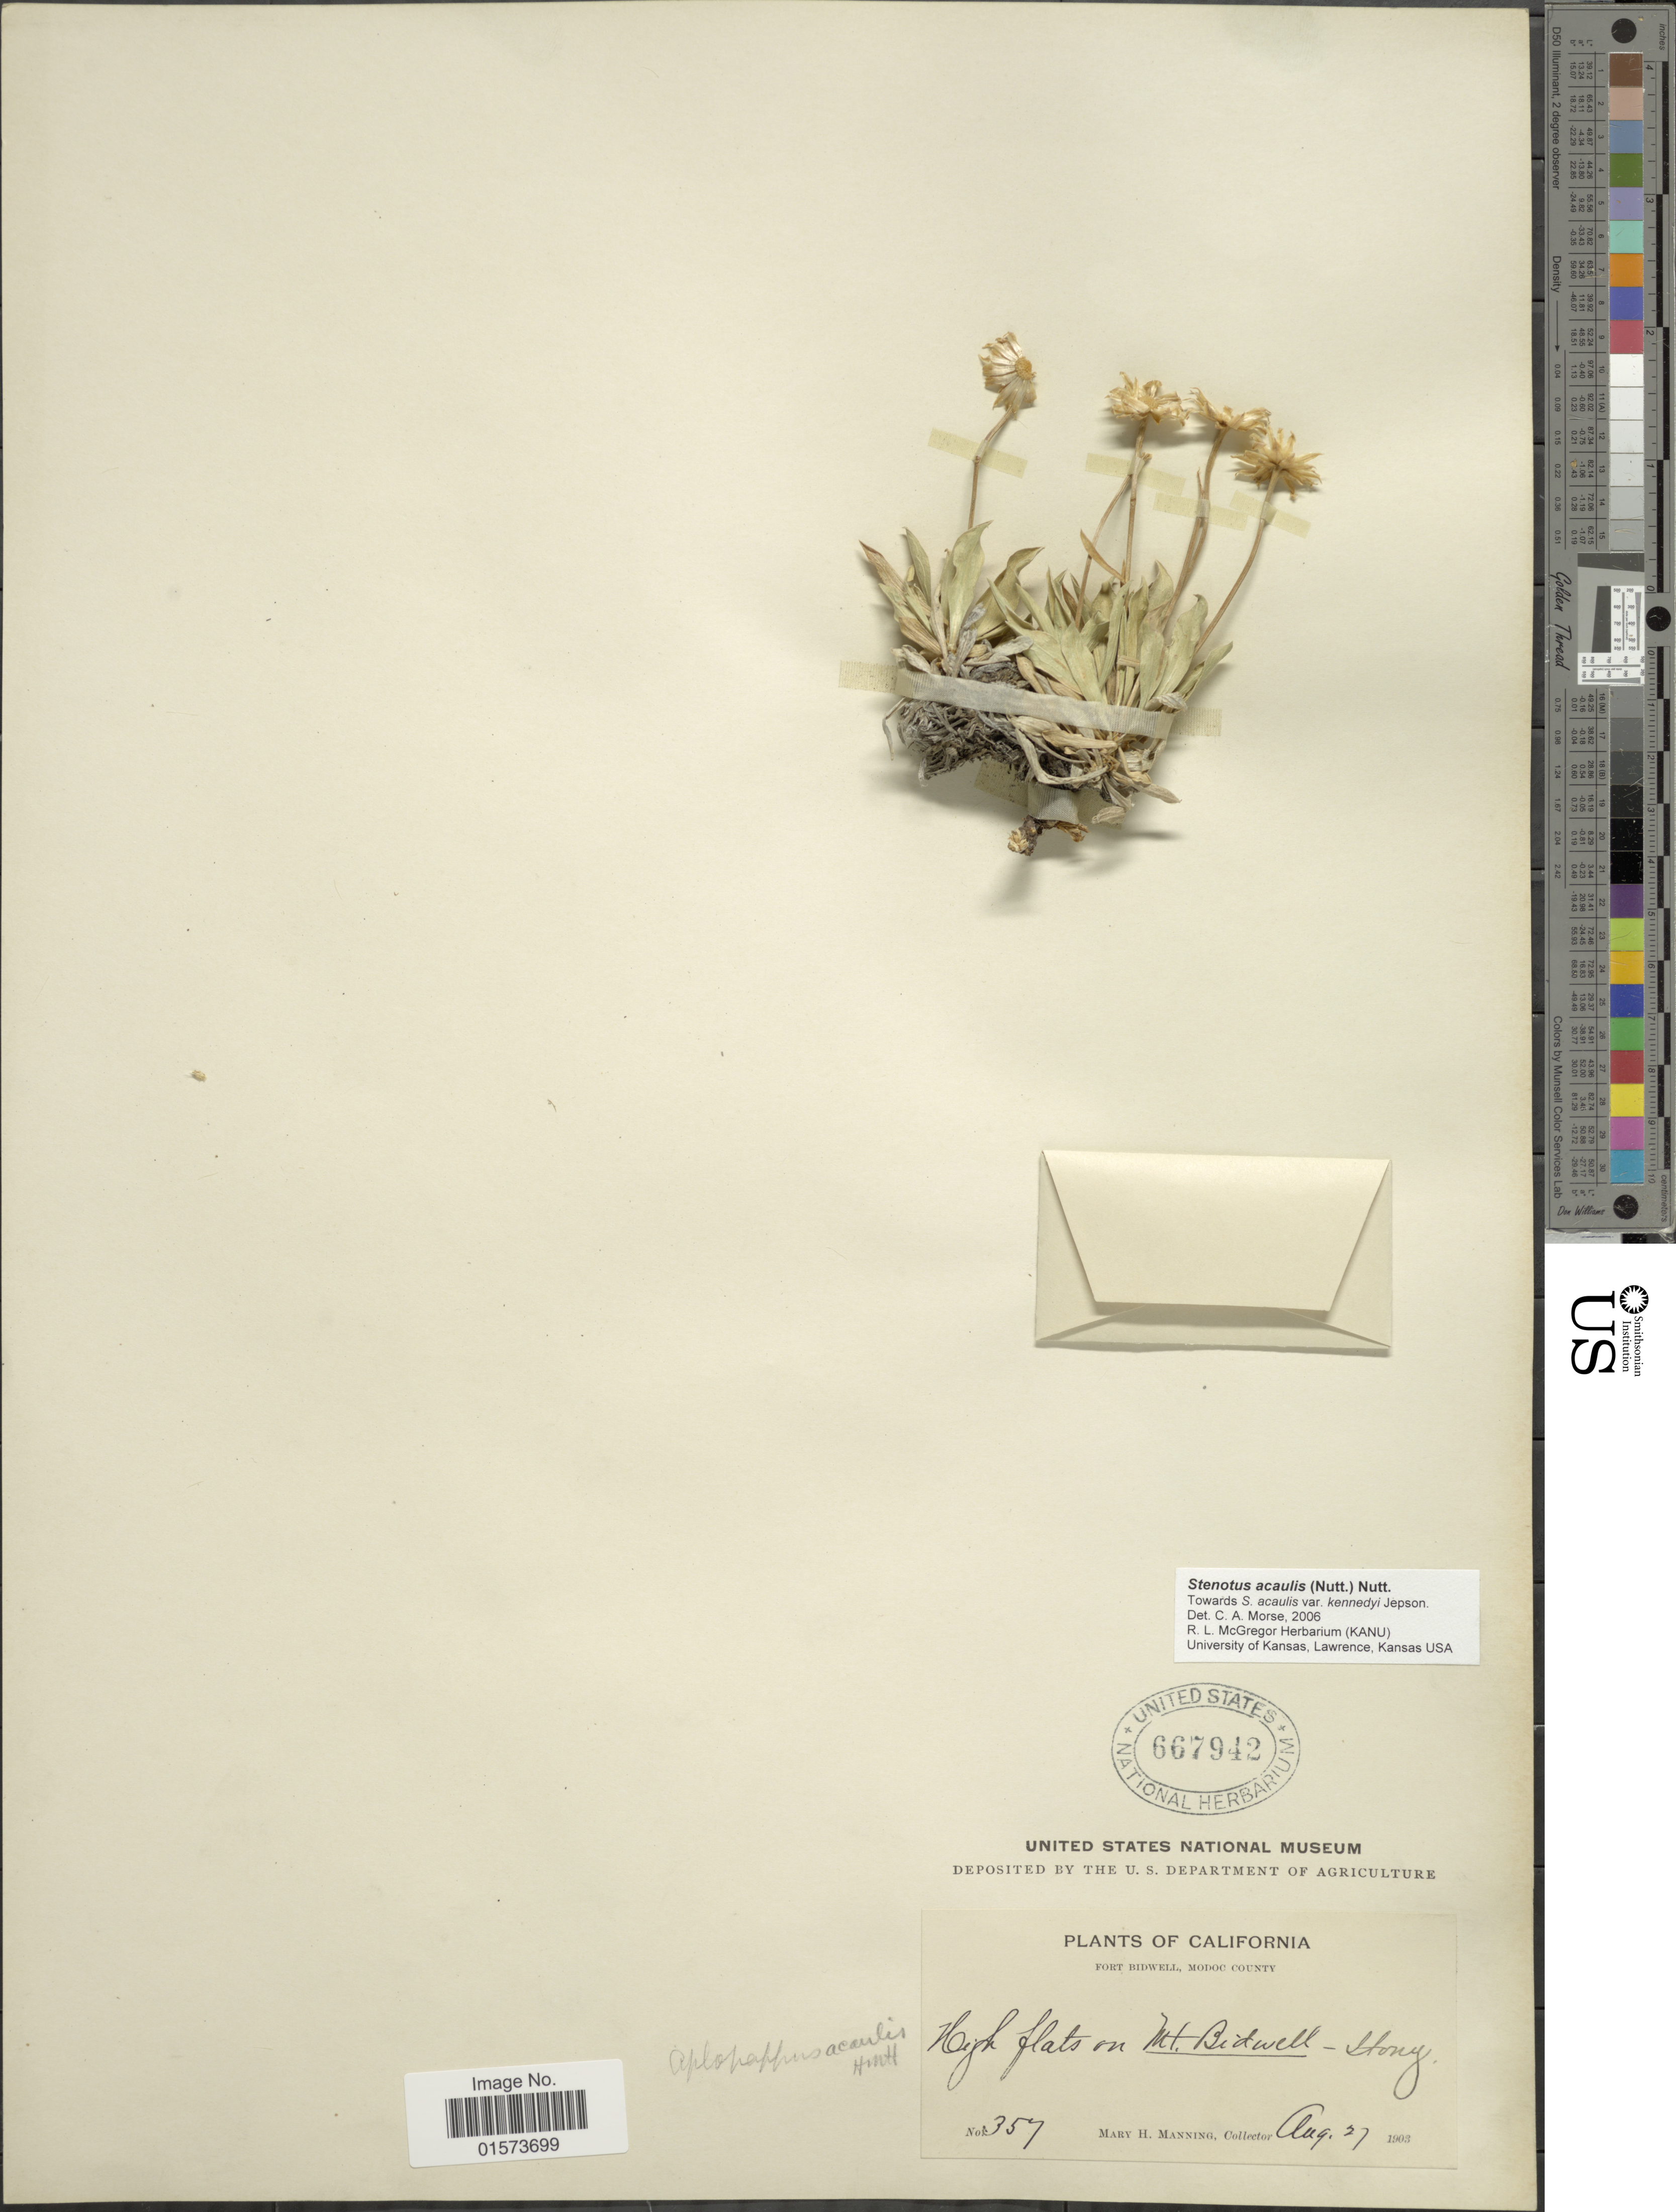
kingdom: Plantae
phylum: Tracheophyta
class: Magnoliopsida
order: Asterales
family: Asteraceae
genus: Stenotus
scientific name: Stenotus acaulis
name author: (Nutt.) Nutt.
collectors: M. Manning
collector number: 357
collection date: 1903-08-27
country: United States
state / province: California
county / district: Modoc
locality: Fort Bidwell, Modoc County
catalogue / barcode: US 667942